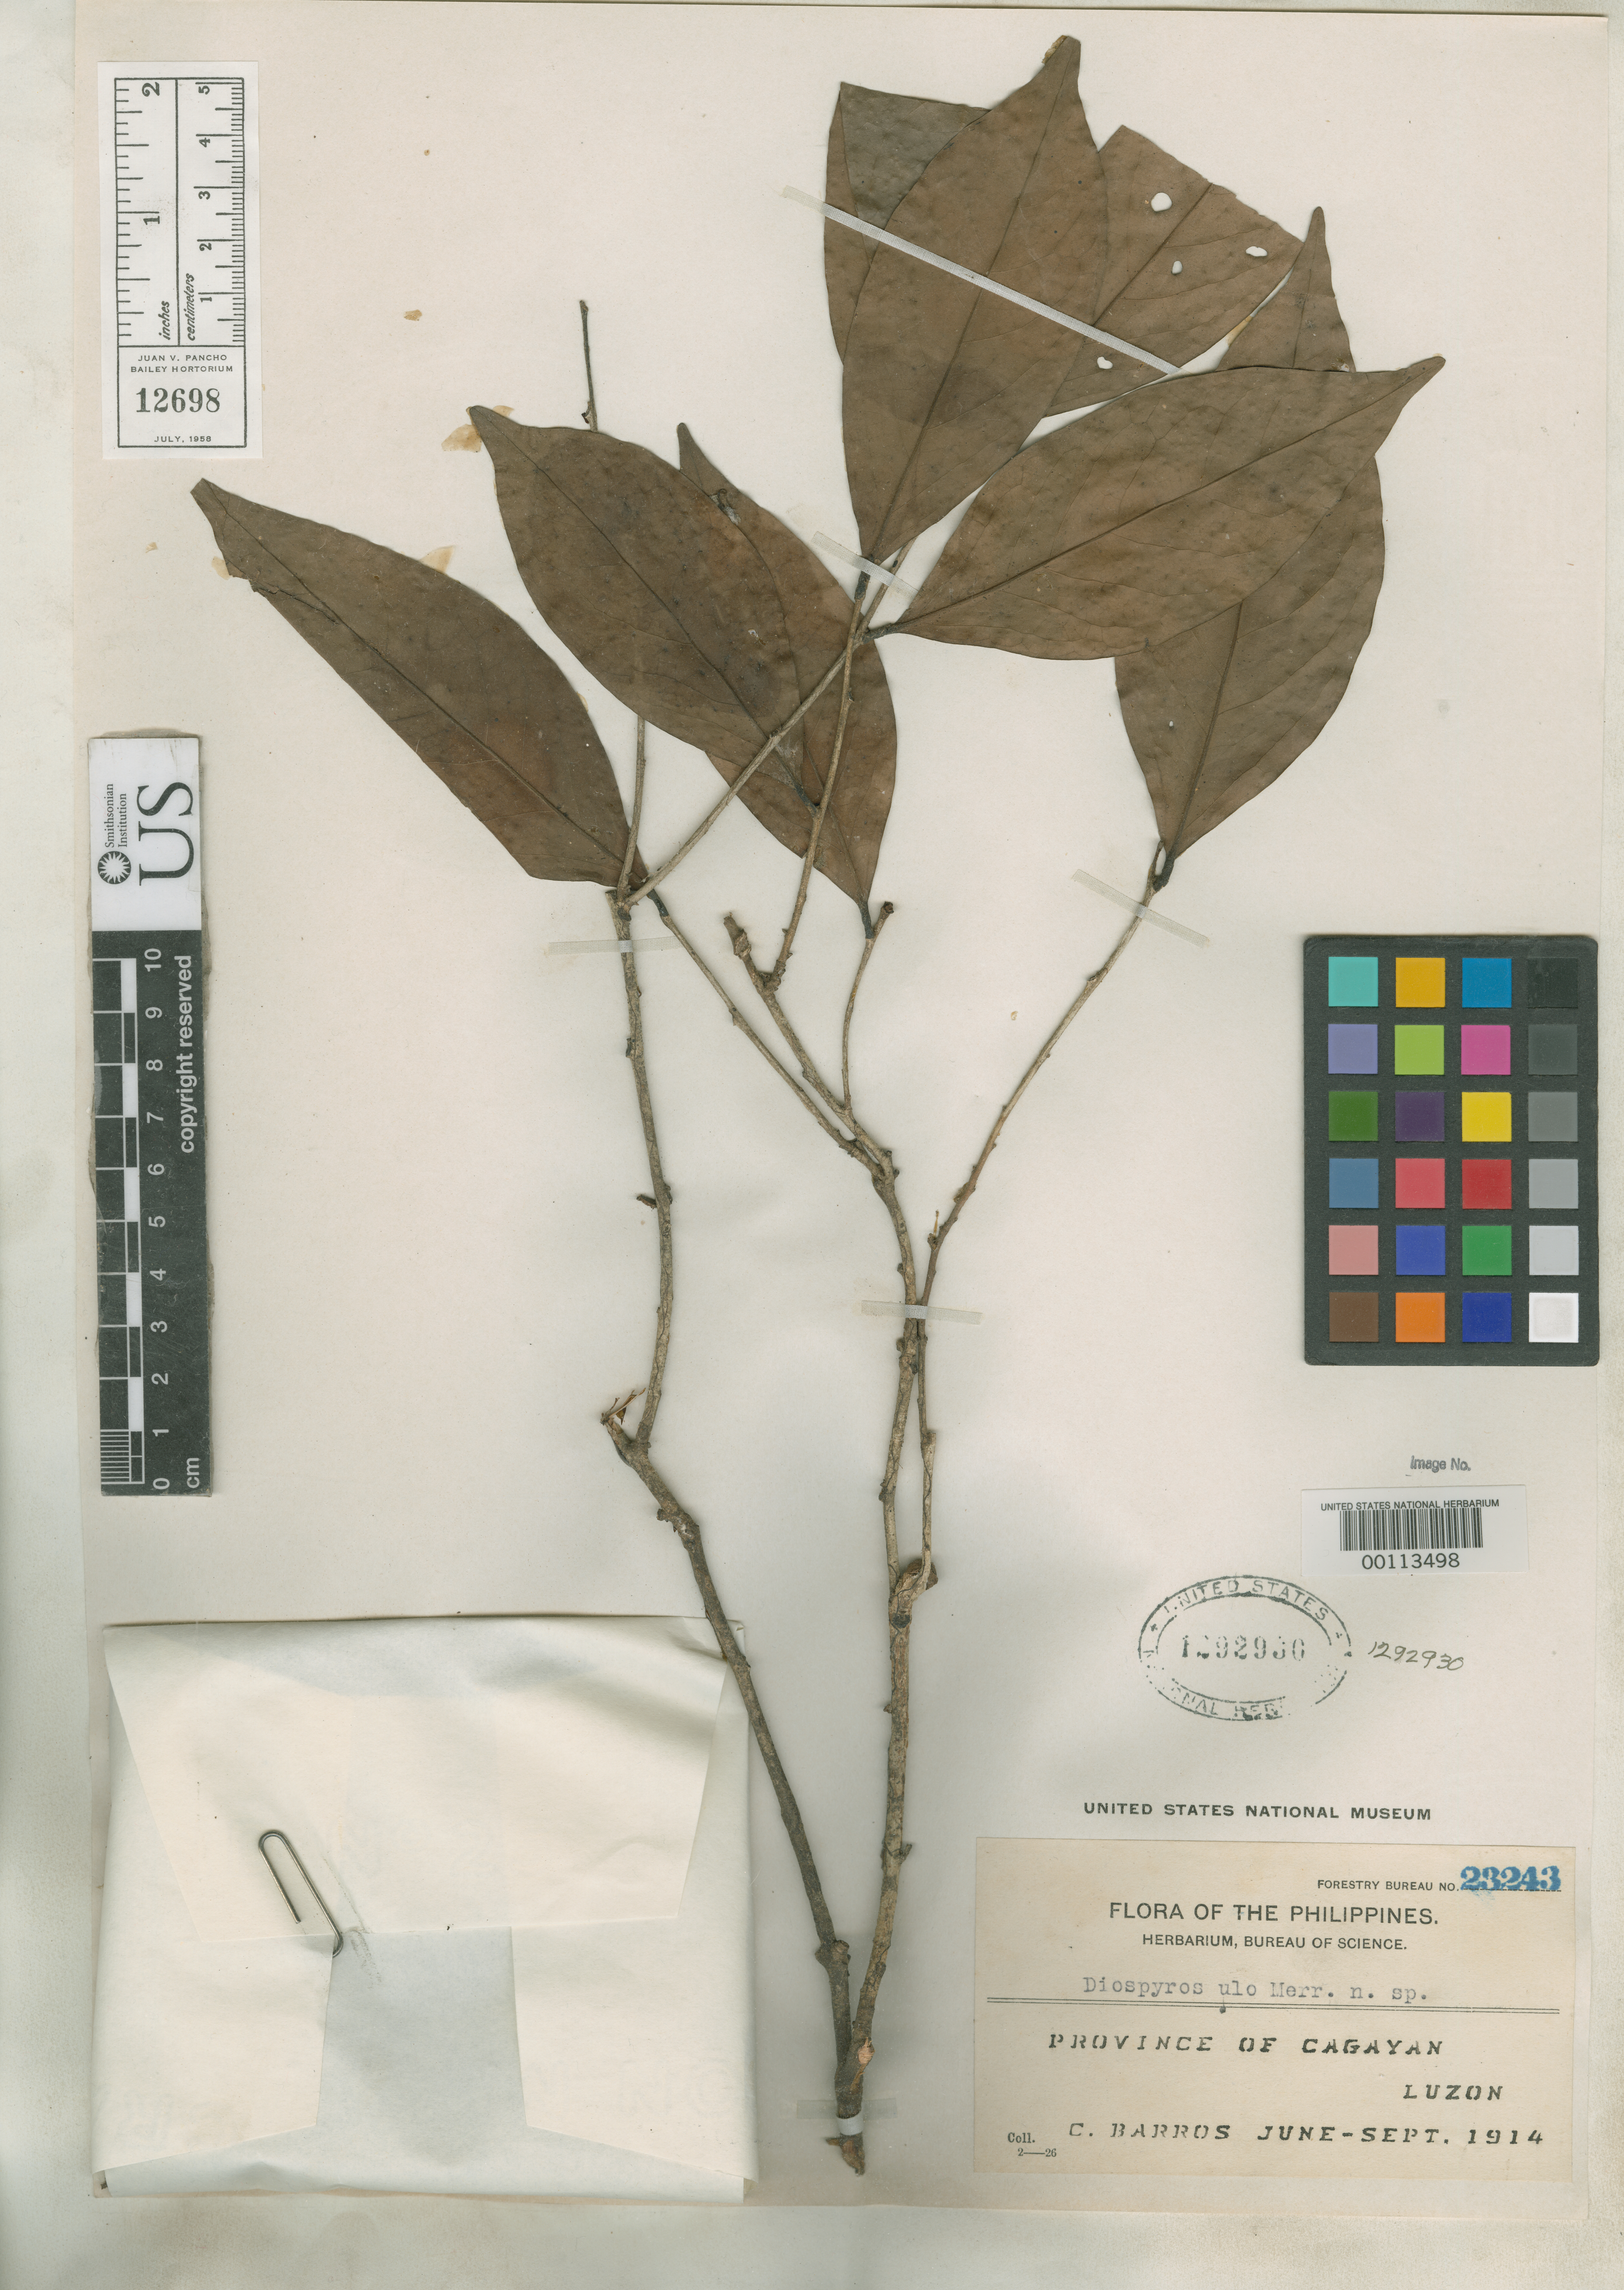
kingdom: Plantae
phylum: Tracheophyta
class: Magnoliopsida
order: Ericales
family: Ebenaceae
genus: Diospyros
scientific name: Diospyros ulo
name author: Merr.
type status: Isotype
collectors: C. Barros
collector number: Bur. Sci. 23243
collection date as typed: Jun 1914 to -- Sep 1914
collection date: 1914-06/1914-09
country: Philippines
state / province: Cagayan Valley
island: Luzon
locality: Cagayan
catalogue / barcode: US 1292930